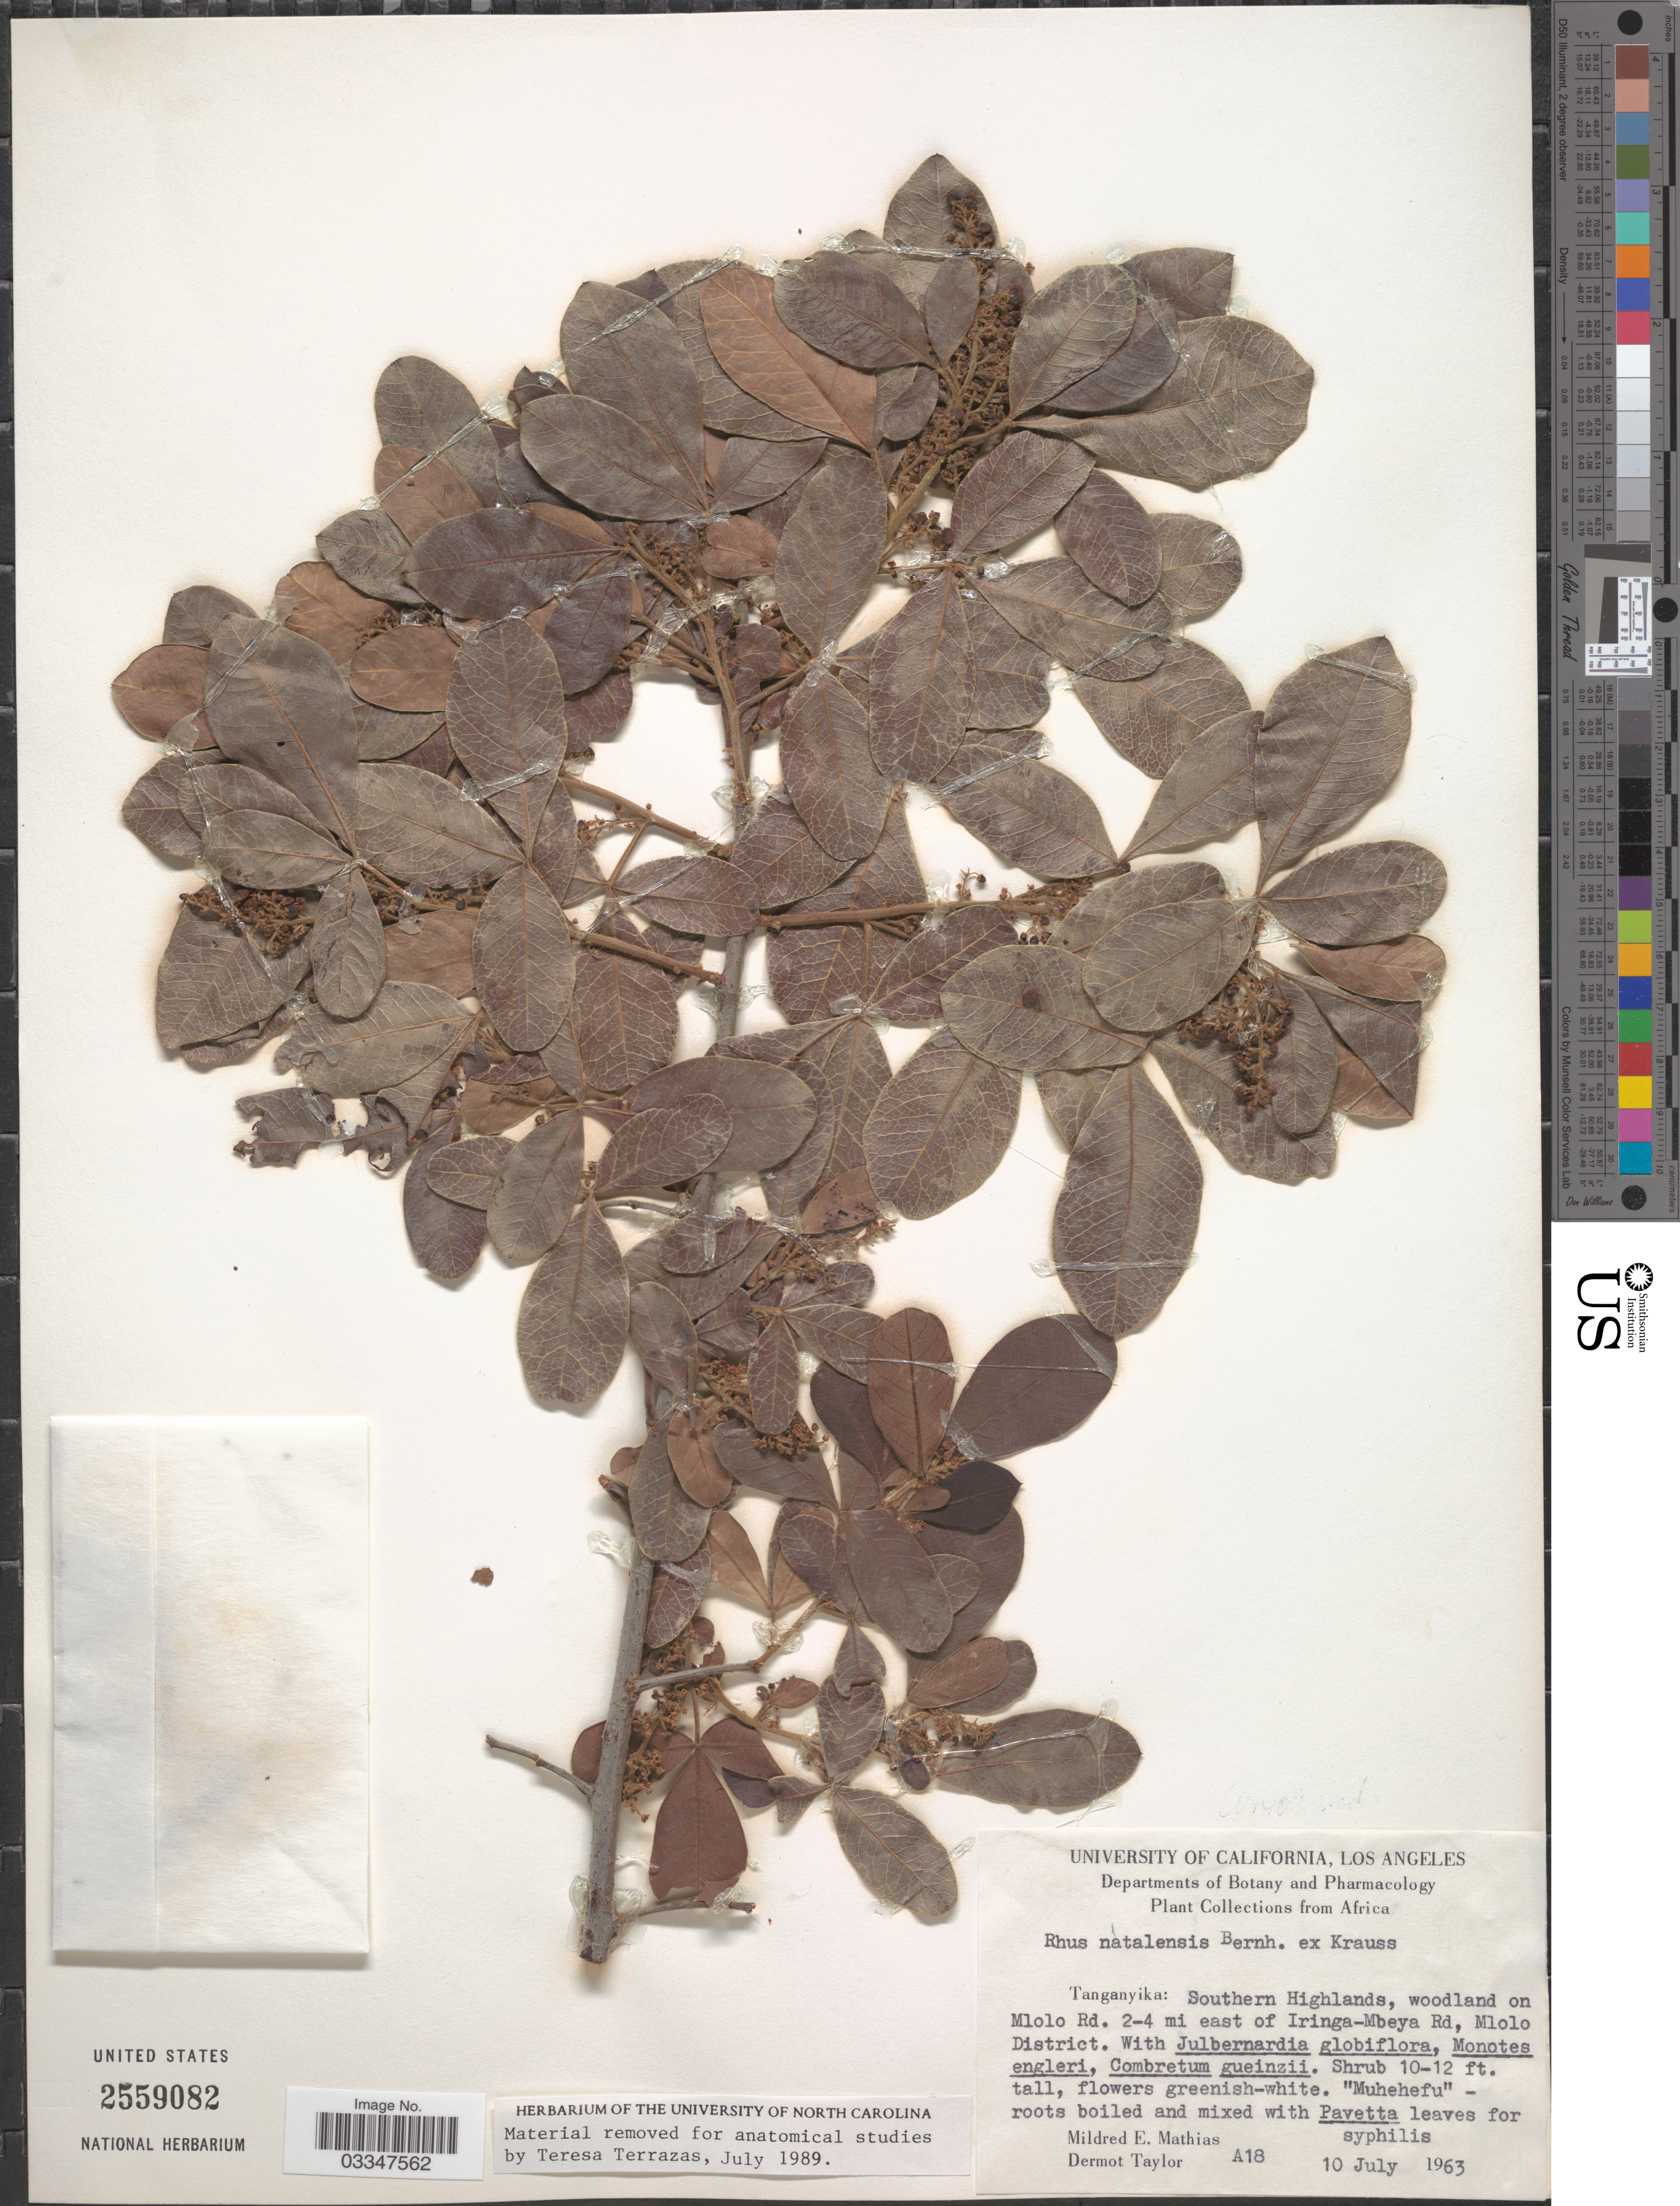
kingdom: Plantae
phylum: Tracheophyta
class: Magnoliopsida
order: Sapindales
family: Anacardiaceae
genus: Rhus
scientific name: Rhus natalensis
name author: Bernh.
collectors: M. E. Mathias & D. Taylor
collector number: A18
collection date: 1963-07-10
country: Tanzania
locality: Tanganyika: Southern Highlands, woodland on Mlolo Rd. 2-4 mi east of Iringa-Mbeya Rd, Mlolo District.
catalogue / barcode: US 2559082